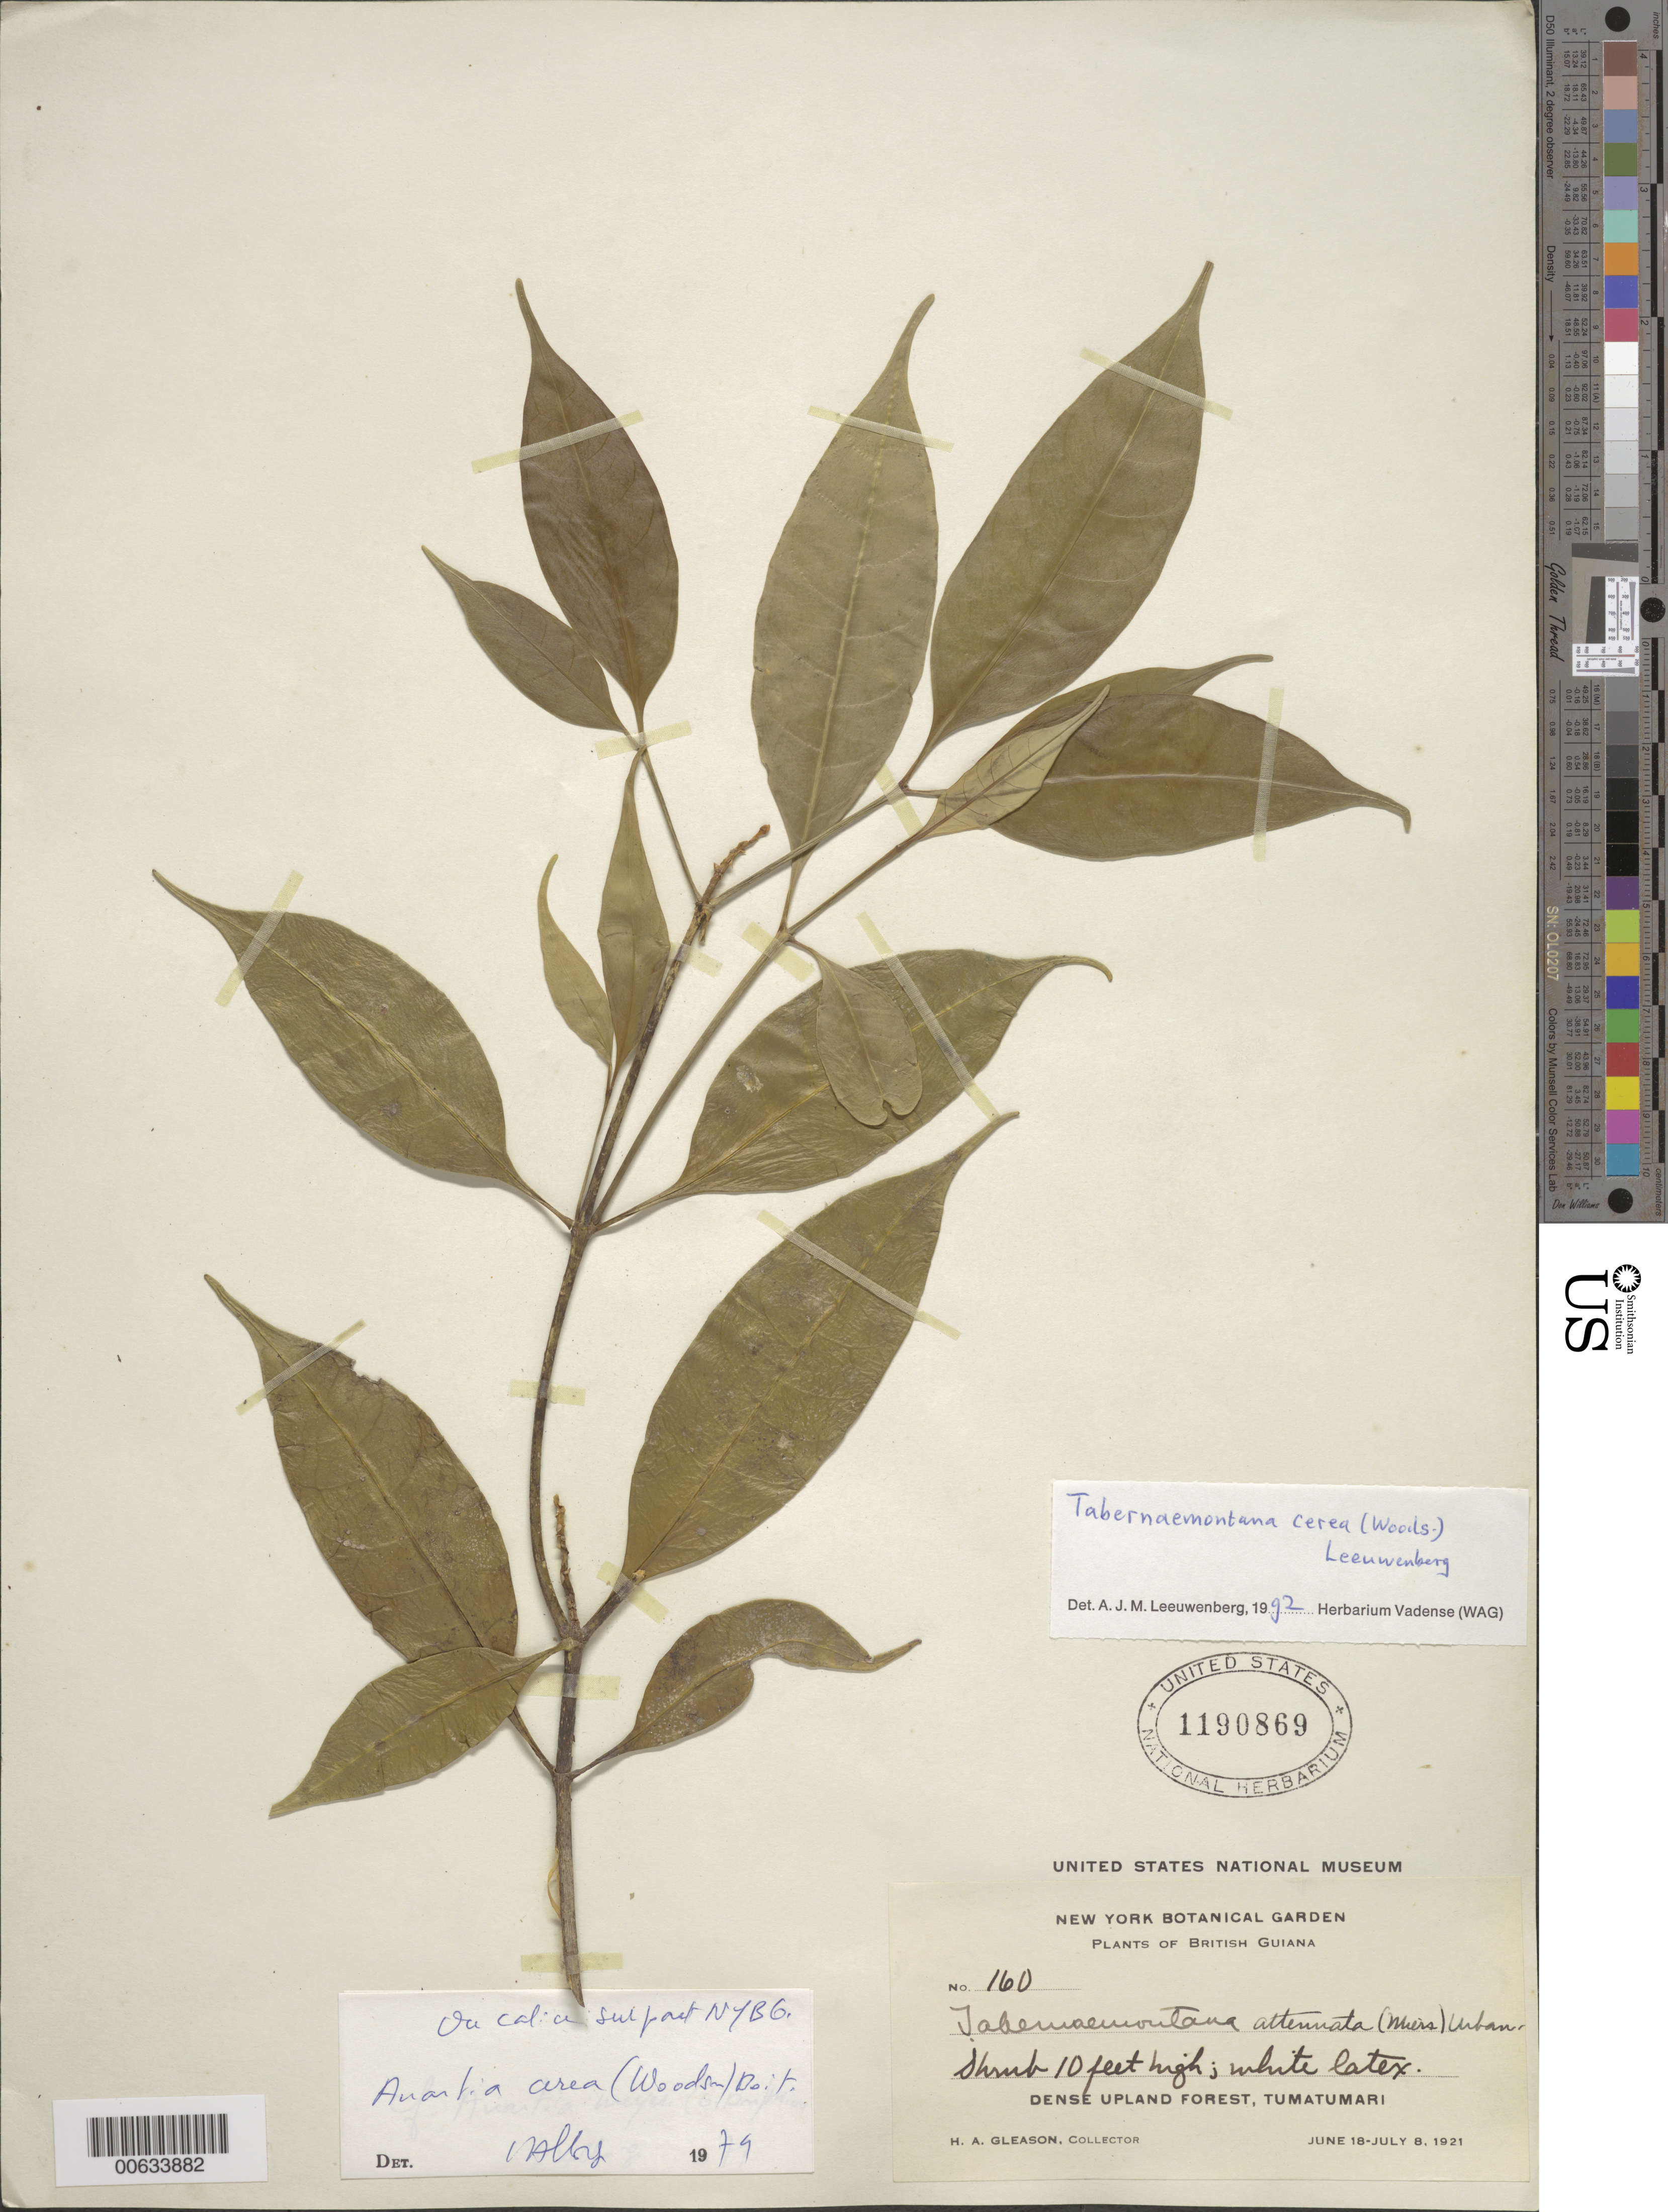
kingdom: Plantae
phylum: Tracheophyta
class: Magnoliopsida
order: Gentianales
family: Apocynaceae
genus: Tabernaemontana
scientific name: Tabernaemontana cerea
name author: (Woodson) Leewenberg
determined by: Leeuwenberg, A. J. M.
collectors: H. A. Gleason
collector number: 160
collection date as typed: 18-Jun-21 to 8-Jul-21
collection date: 1921-06-18/1921-07-08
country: Guyana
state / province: Potaro-Siparuni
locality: Tumatumari Village, Potaro R.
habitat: Dense upland forest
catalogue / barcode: US 1190869